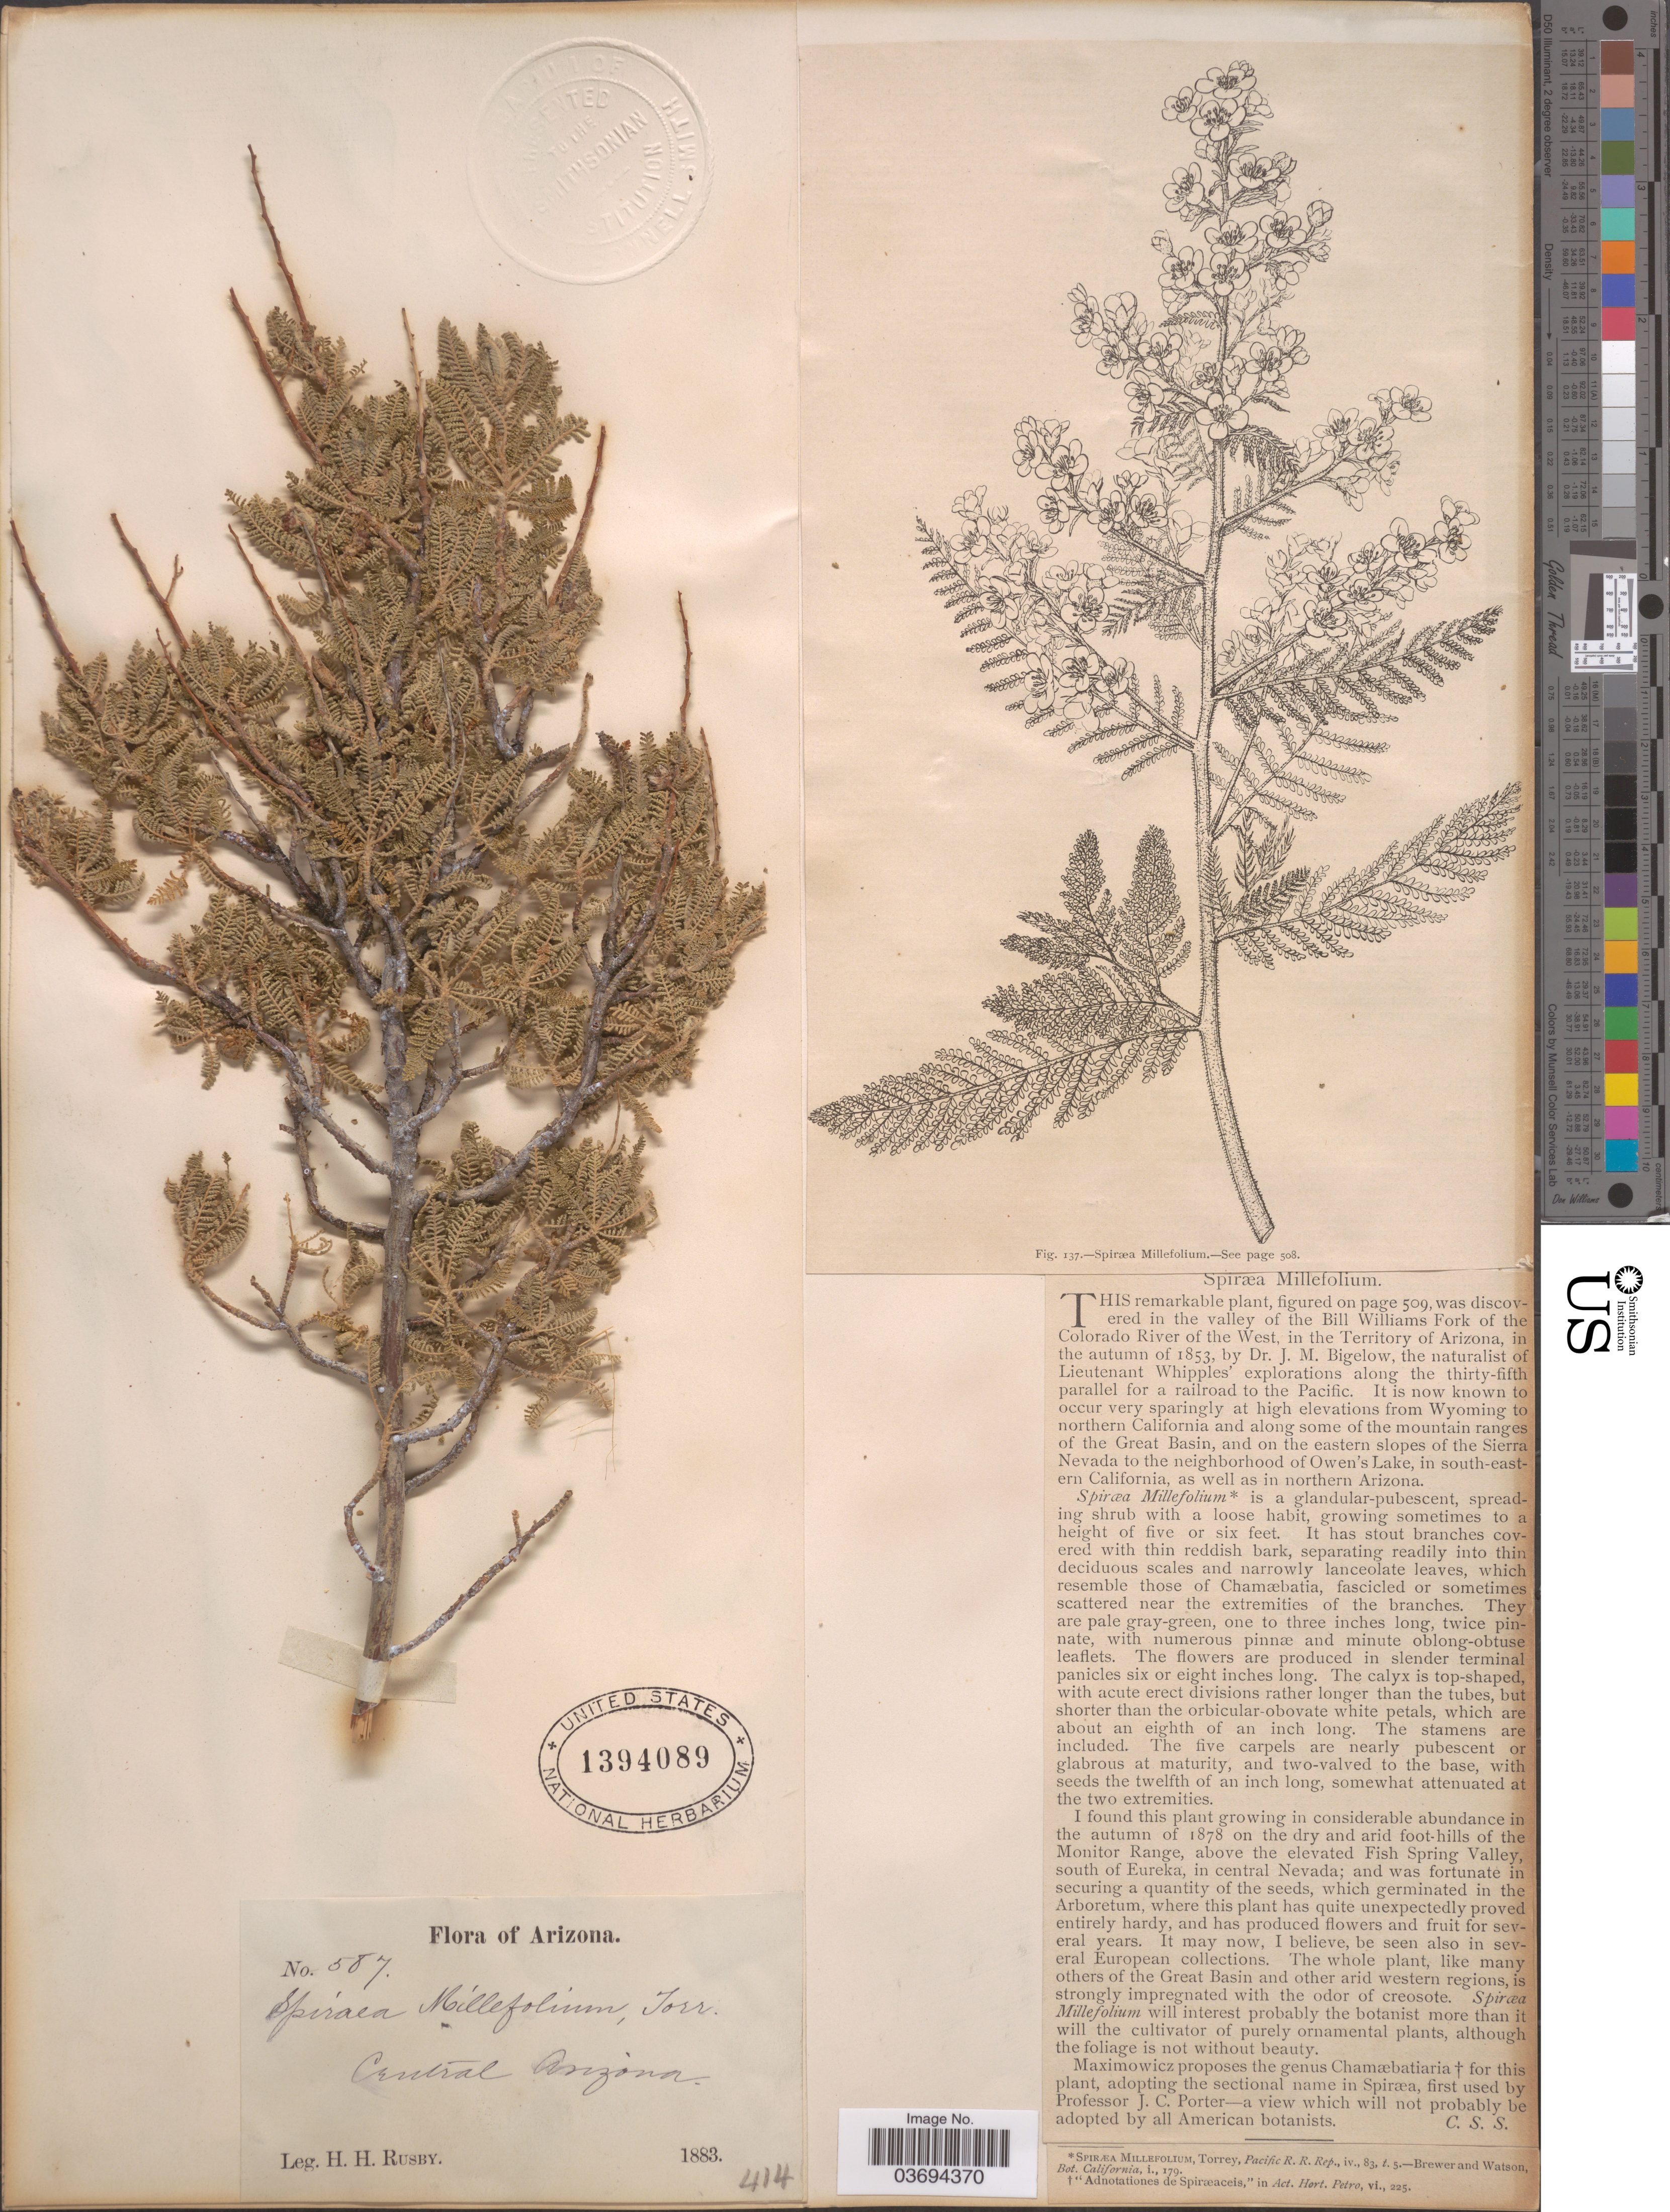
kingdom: Plantae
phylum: Tracheophyta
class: Magnoliopsida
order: Rosales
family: Rosaceae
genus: Chamaebatiaria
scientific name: Chamaebatiaria millefolium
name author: (Torr.) Maxim.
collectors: H. H. Rusby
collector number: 587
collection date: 1883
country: United States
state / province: Arizona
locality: Central Arizona.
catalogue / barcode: US 1394089